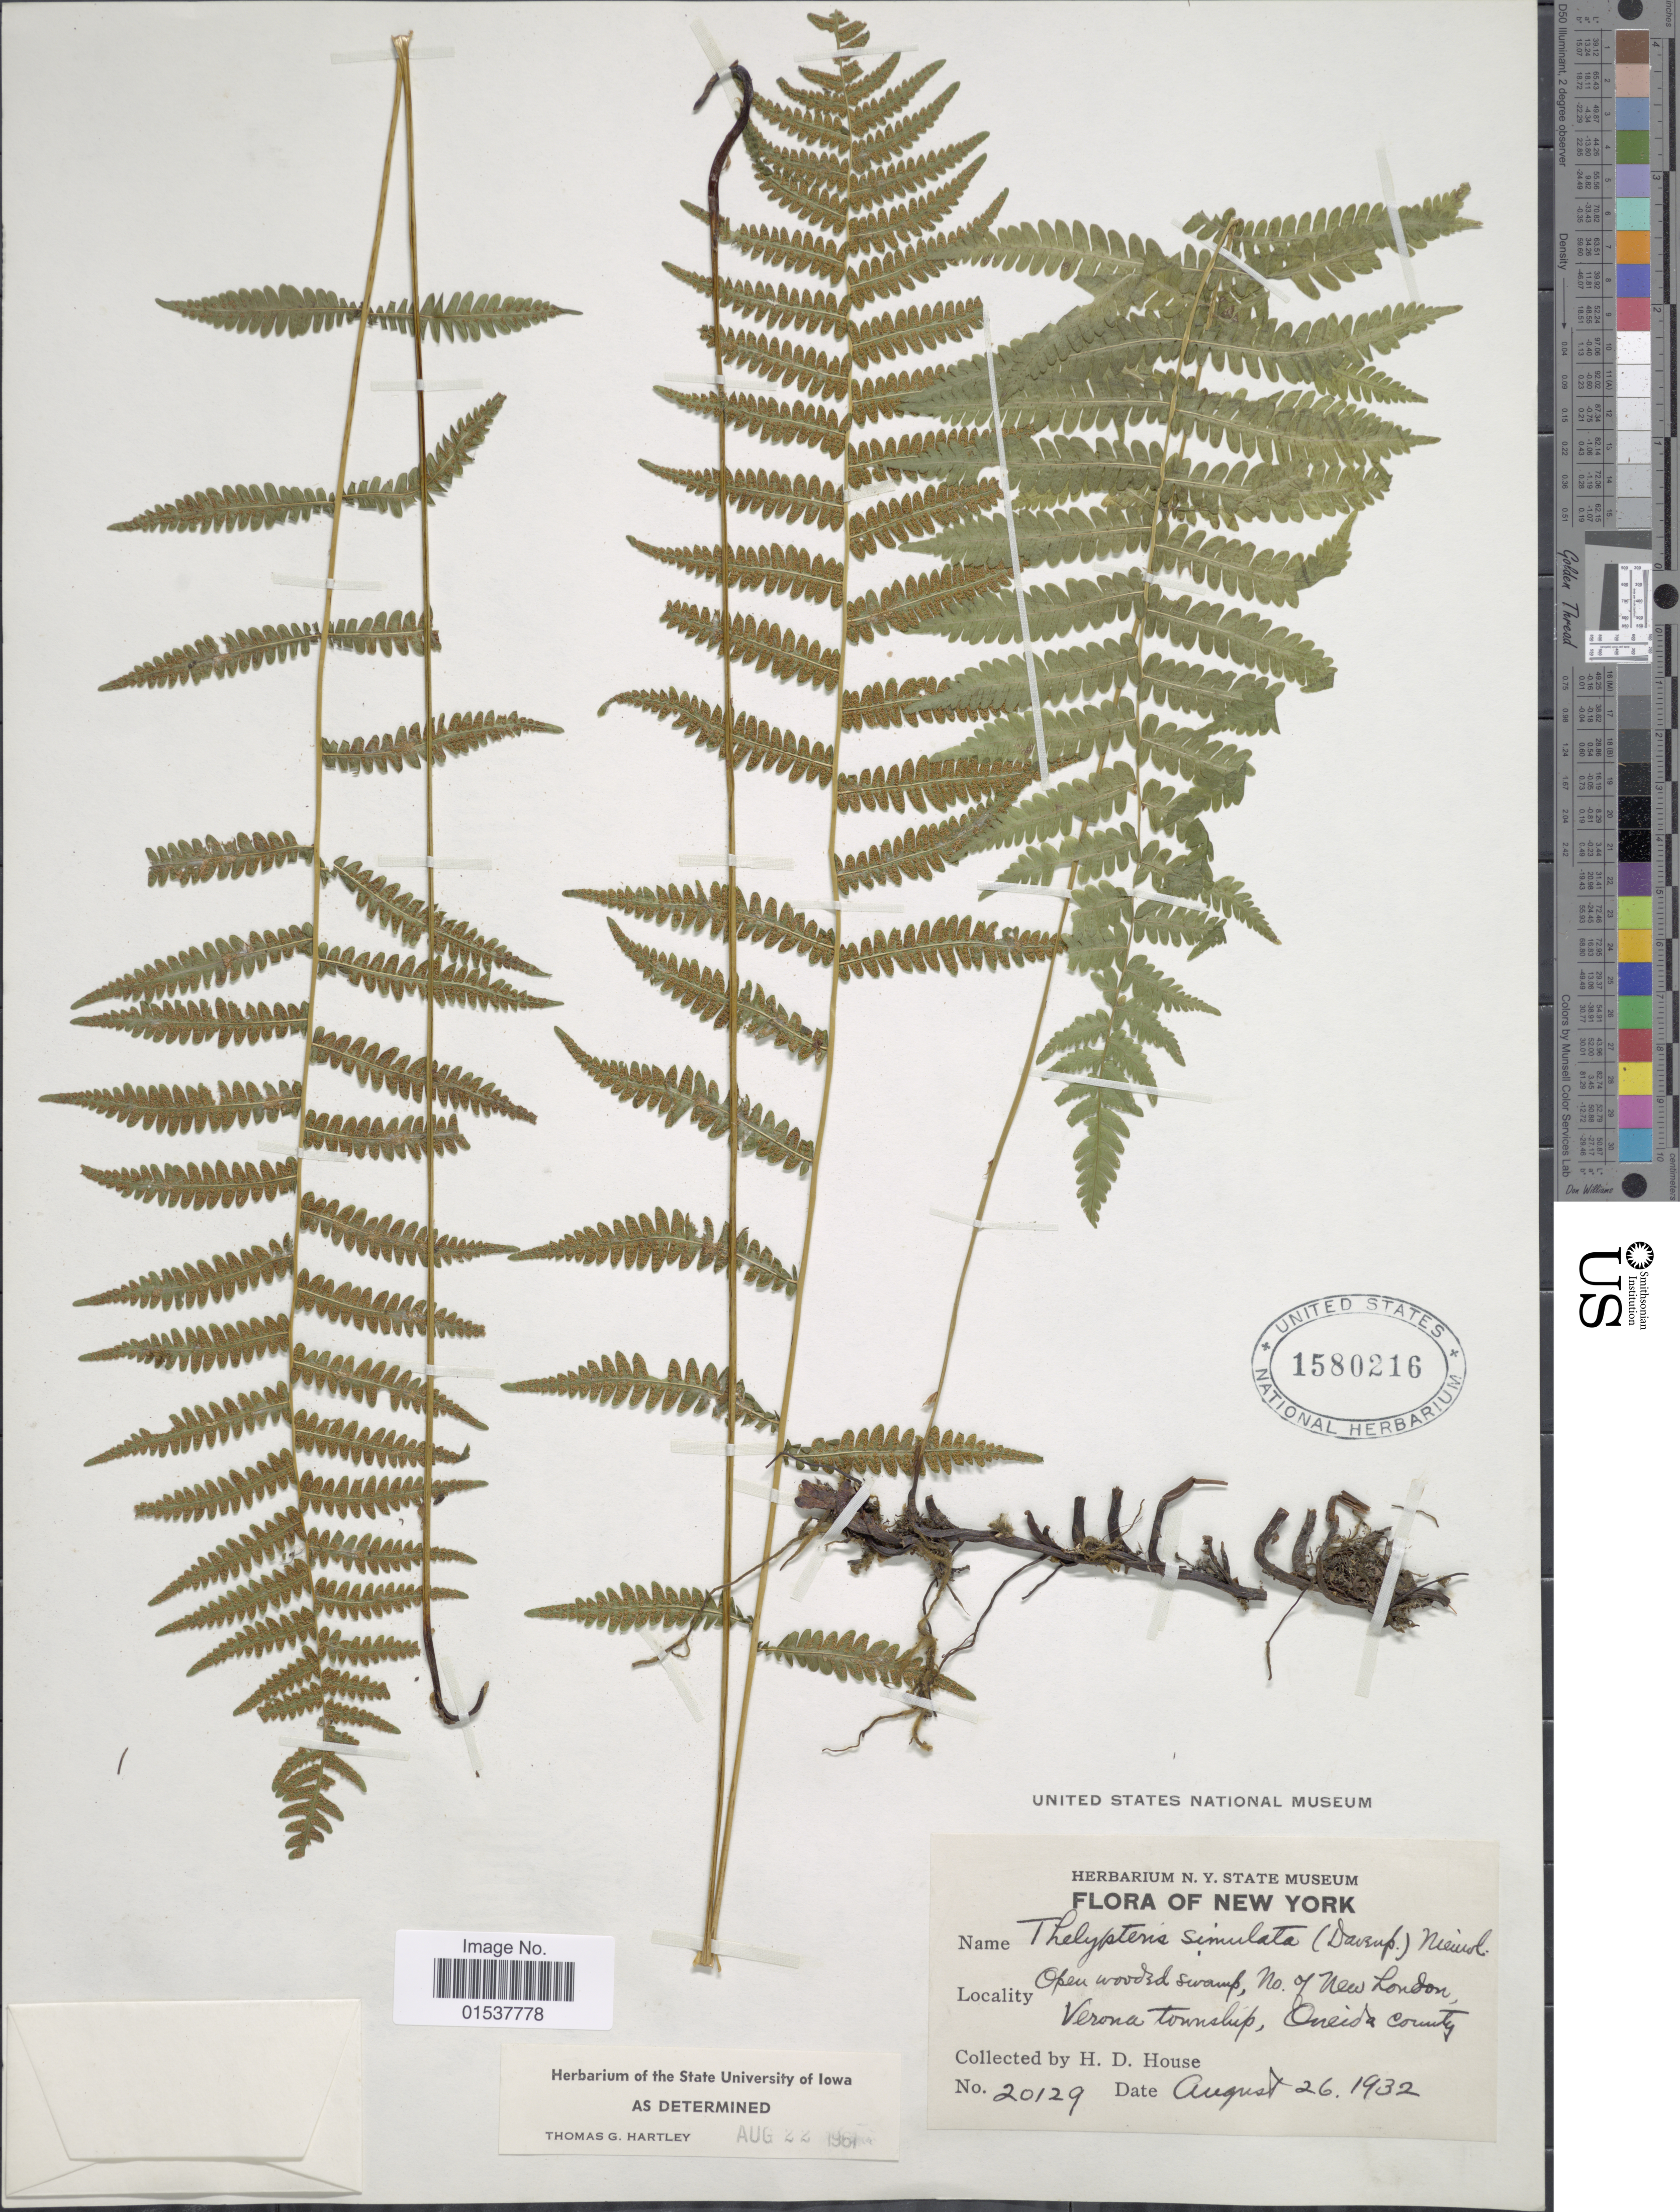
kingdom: Plantae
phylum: Tracheophyta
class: Polypodiopsida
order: Polypodiales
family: Thelypteridaceae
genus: Parathelypteris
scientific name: Parathelypteris simulata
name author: (Davenp.) Holttum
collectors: H. D. House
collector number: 20129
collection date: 1932-08-26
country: United States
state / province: New York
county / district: Oneida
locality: Open woods swamp, No. of New London, Verona Township, Oneida County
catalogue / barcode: US 1580216